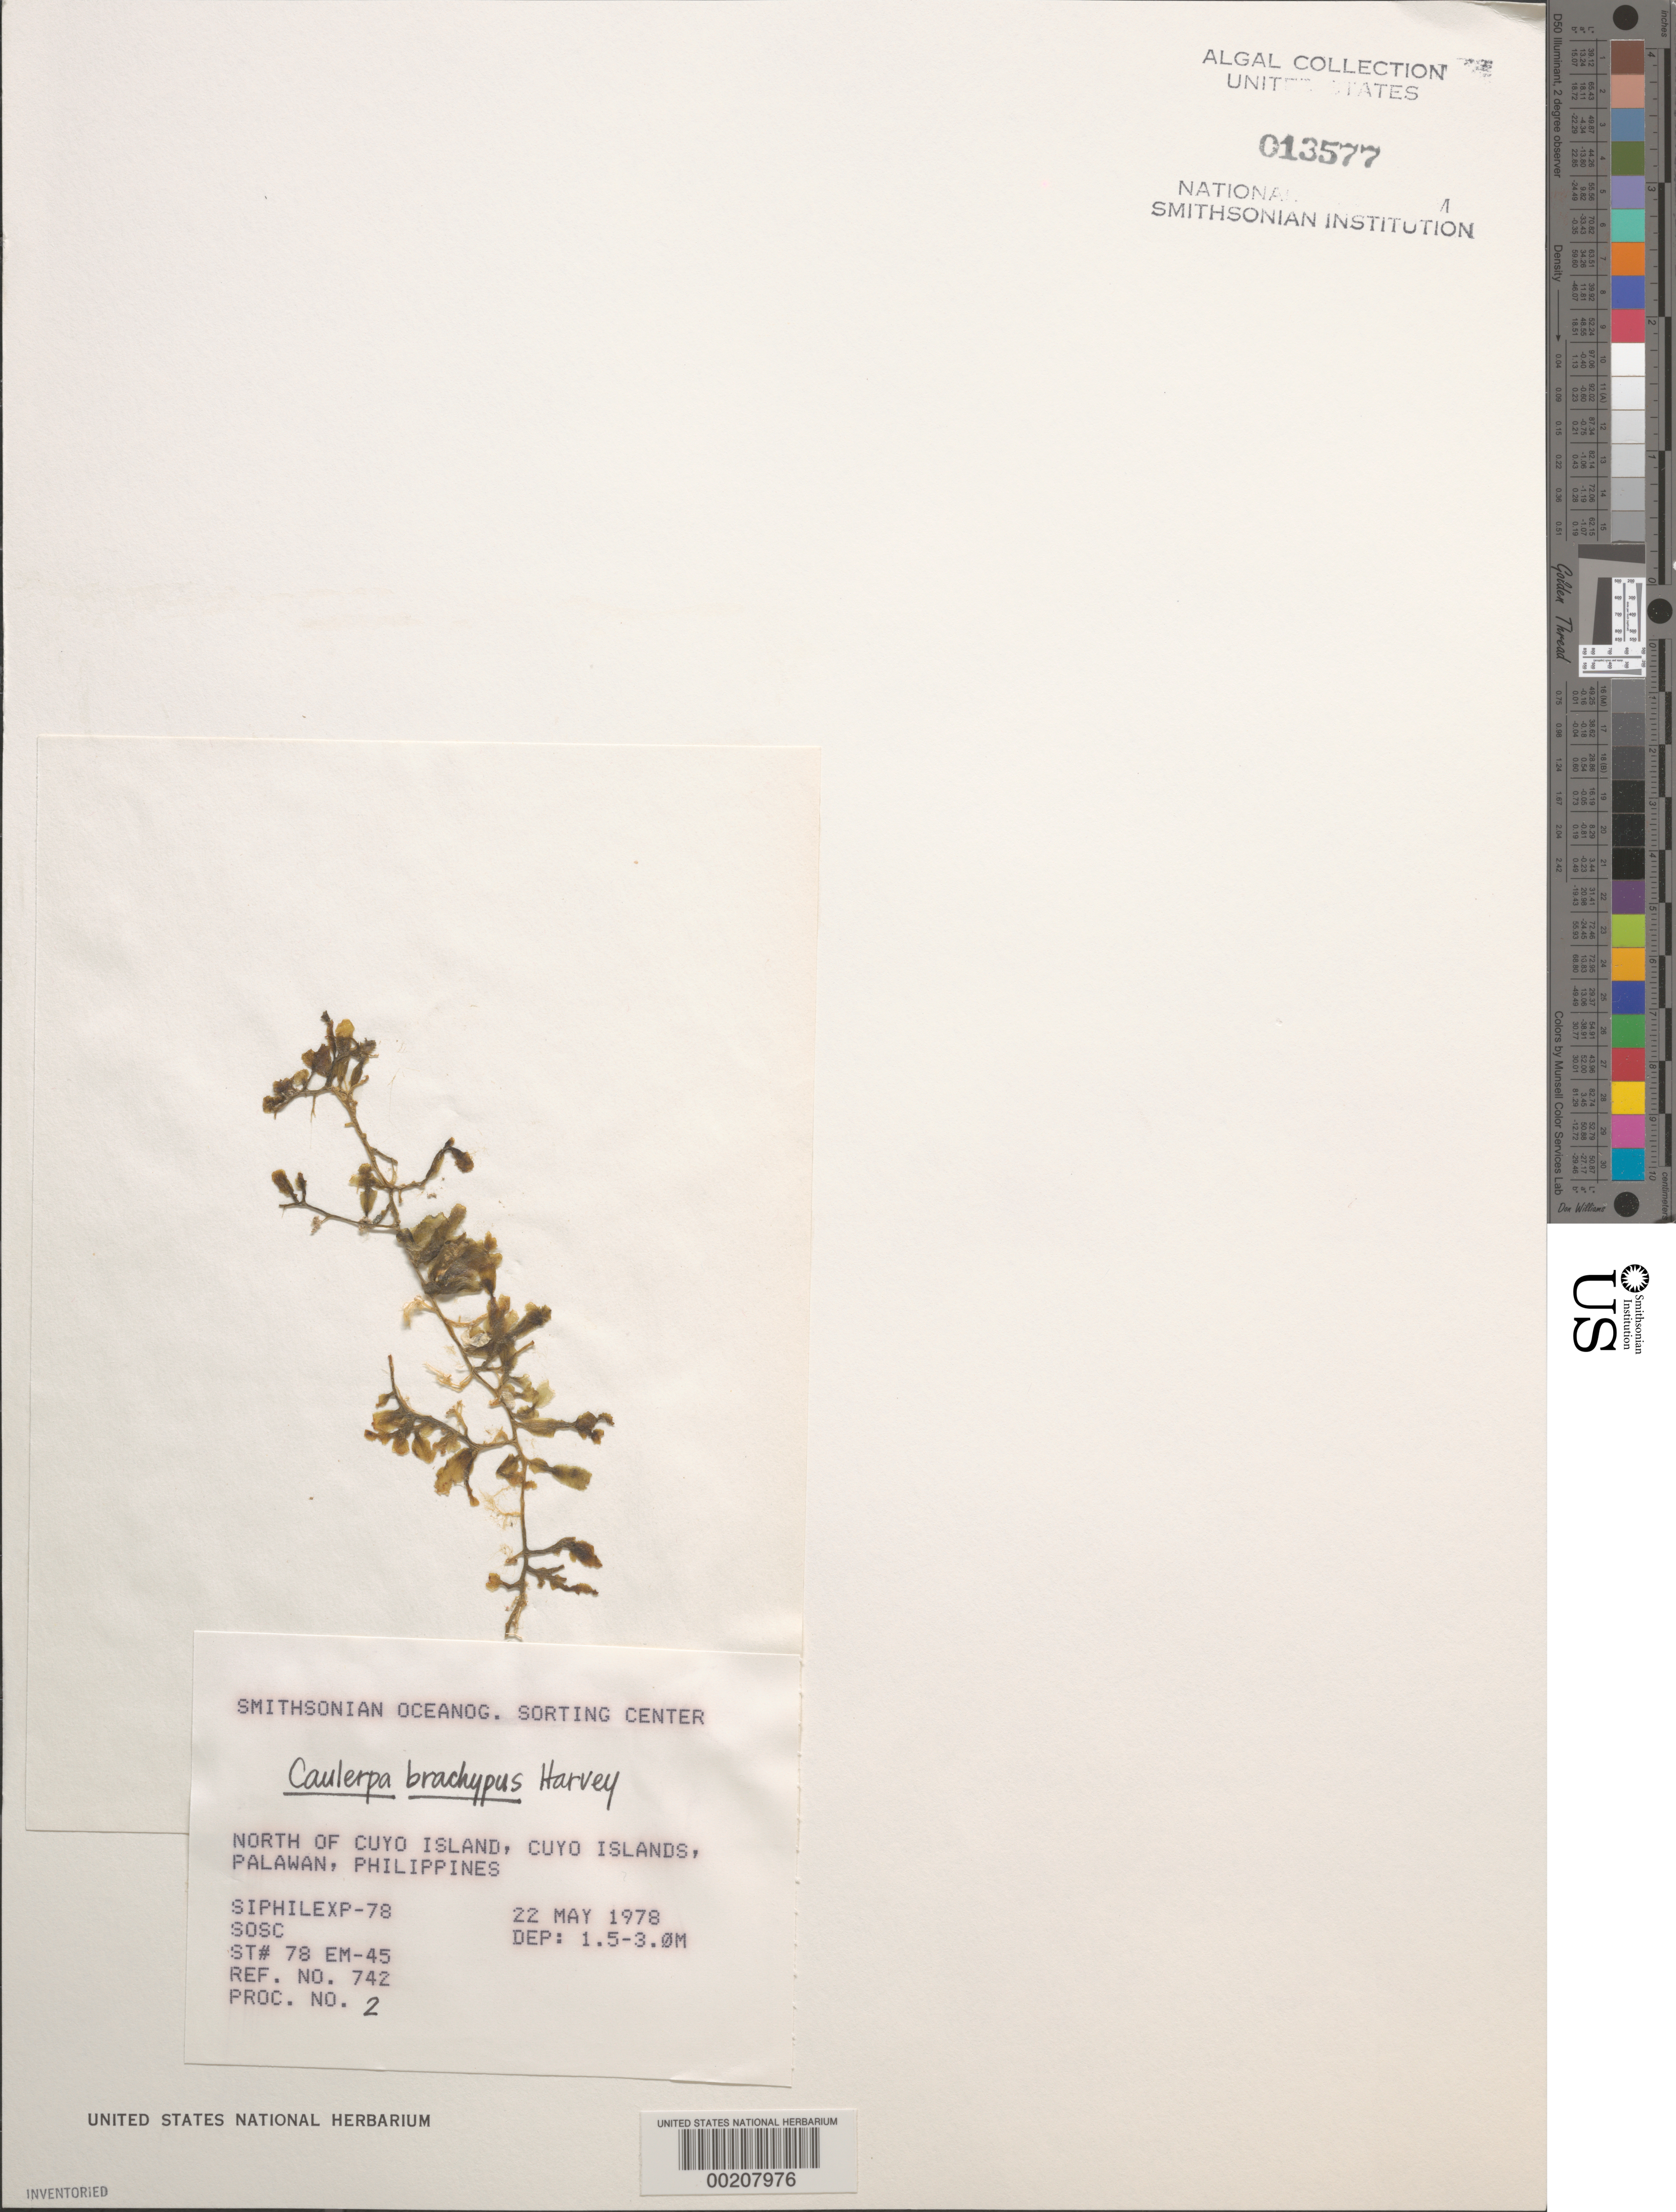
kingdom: Plantae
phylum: Chlorophyta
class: Ulvophyceae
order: Bryopsidales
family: Caulerpaceae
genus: Caulerpa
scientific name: Caulerpa brachypus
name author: Harv.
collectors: SOSC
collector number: Station 78 Em-45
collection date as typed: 22 May 1978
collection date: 1978-05-22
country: Philippines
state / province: Mimaropa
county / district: Palawan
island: Cuyo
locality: North of Cuyo Island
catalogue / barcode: US 13577